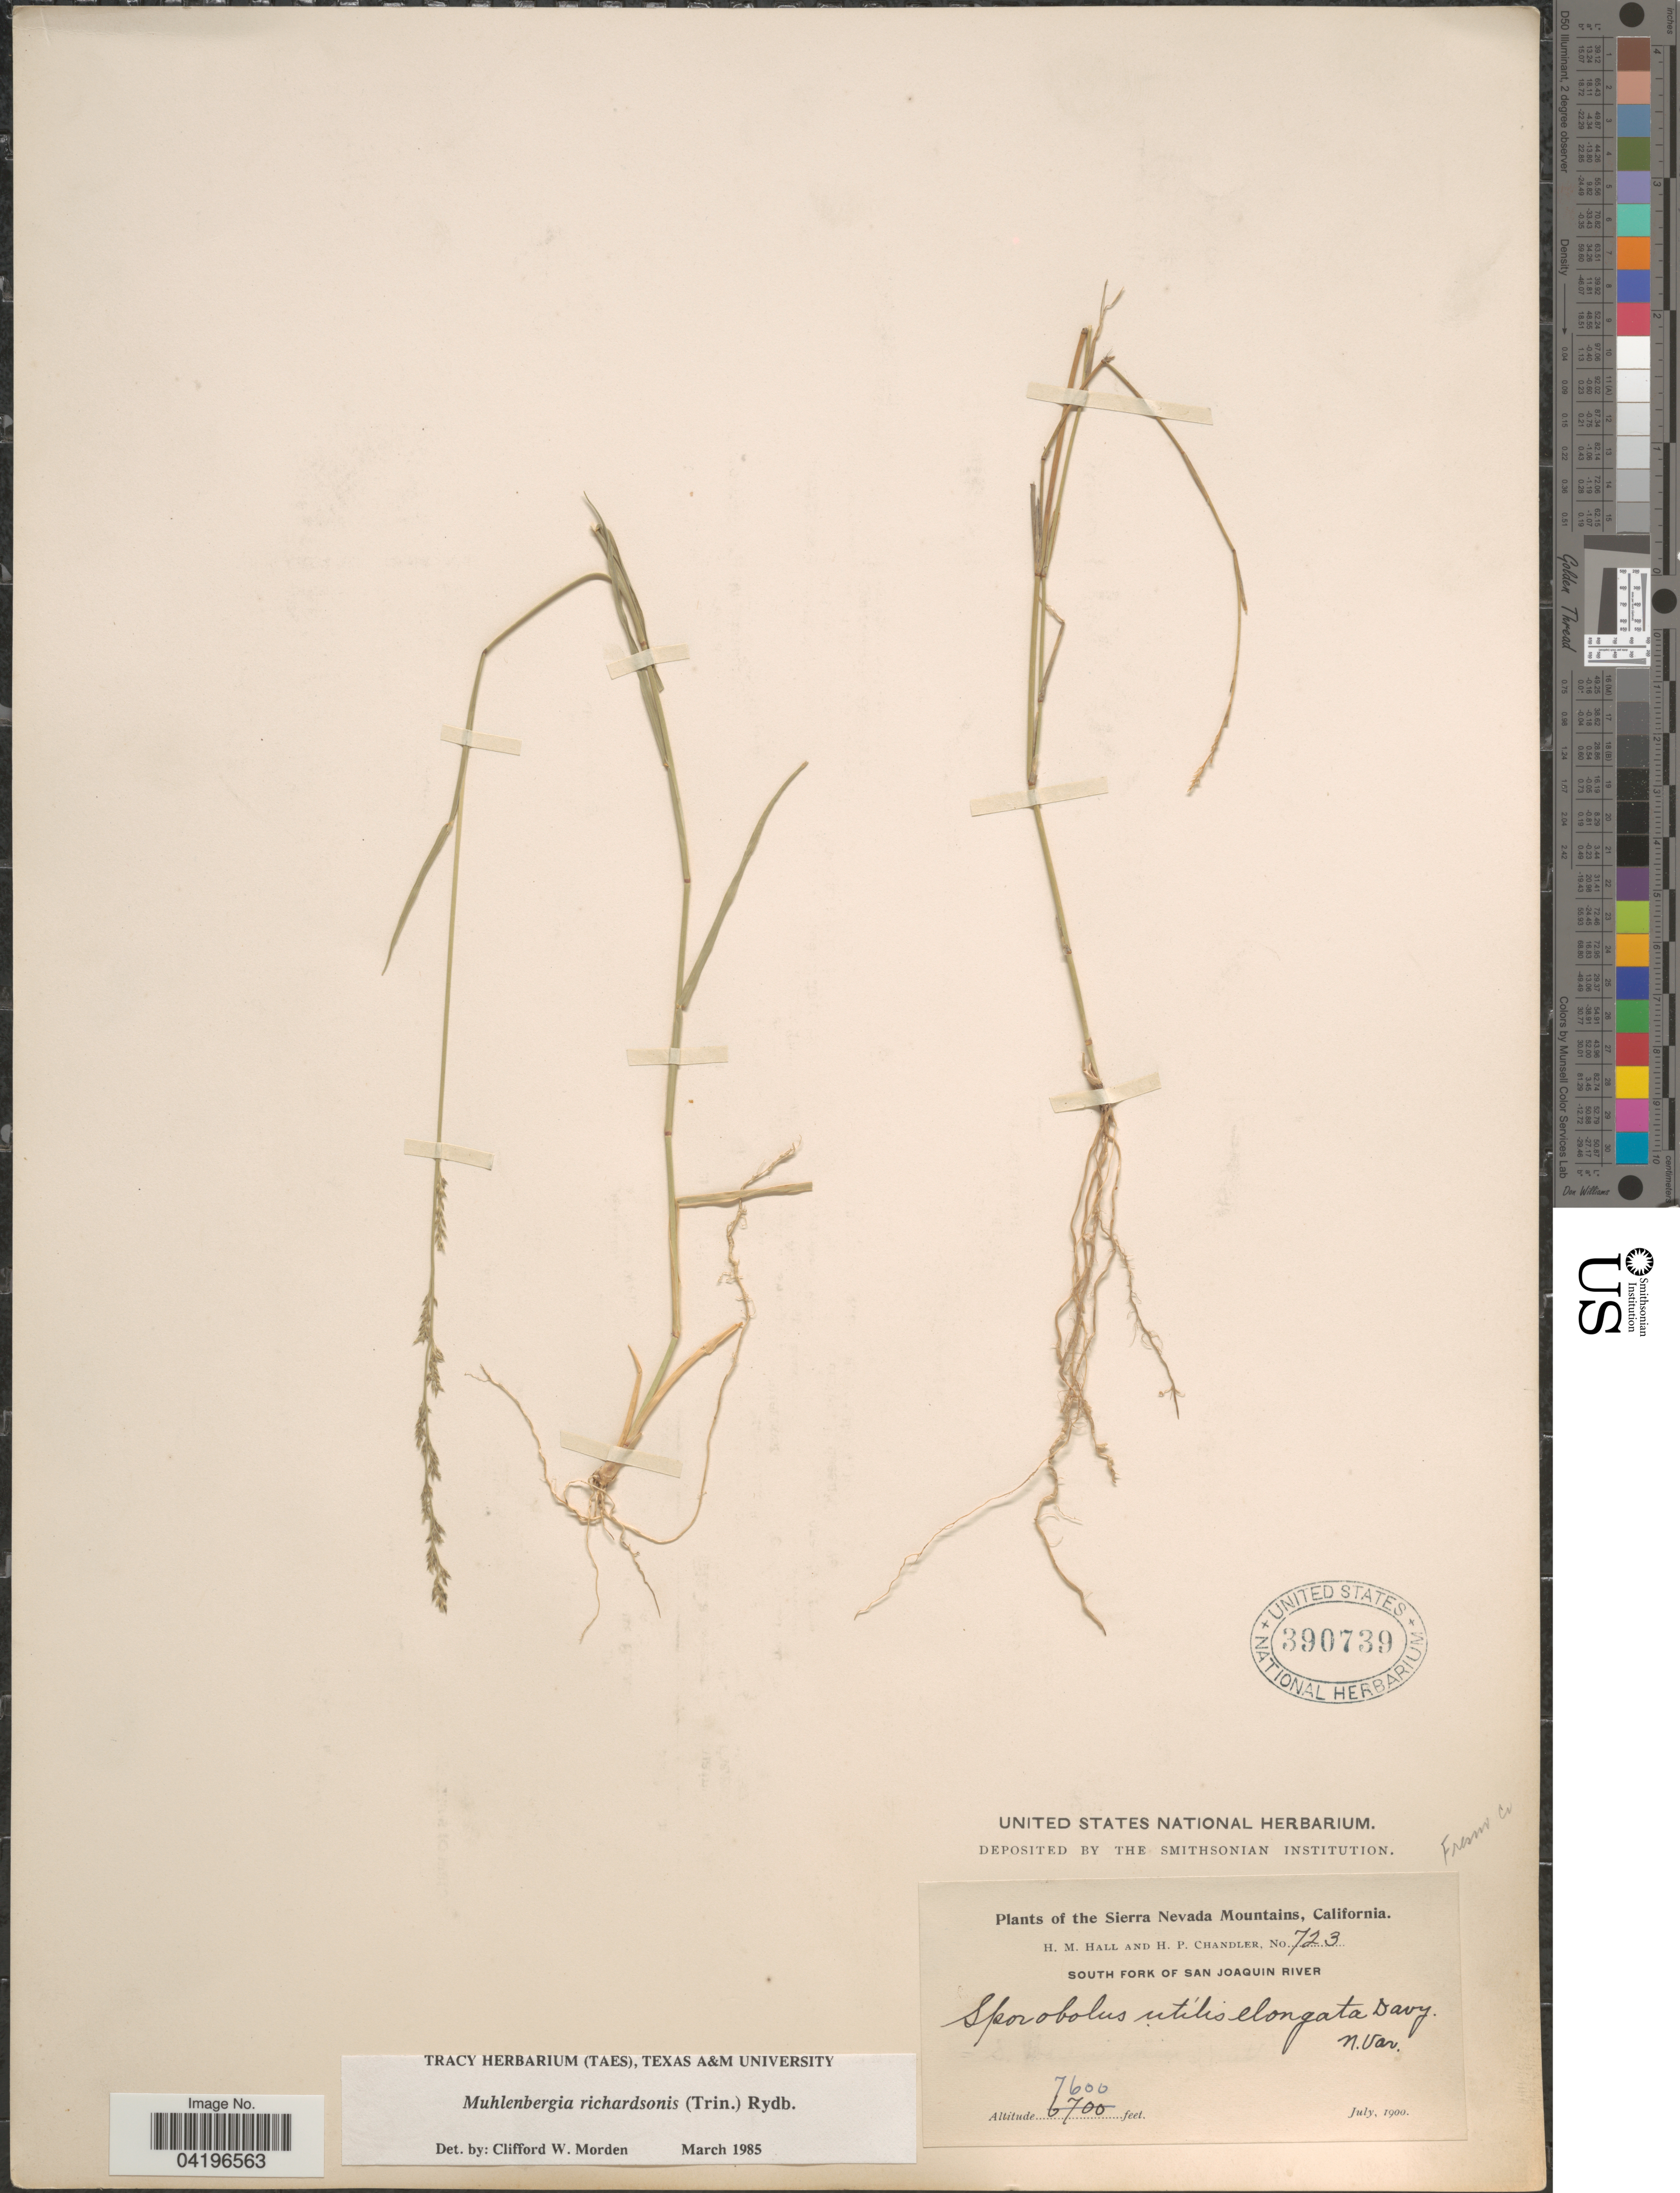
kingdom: Plantae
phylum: Tracheophyta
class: Liliopsida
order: Poales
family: Poaceae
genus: Muhlenbergia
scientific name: Muhlenbergia richardsonis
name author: (Trin.) Rydb.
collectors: H. M. Hall & H. Chandler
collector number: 723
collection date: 1900-07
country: United States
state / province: California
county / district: Fresno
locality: The Sierra Nevada Mountains. South Fork of San Joaquin River. Fresno Co.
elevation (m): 2316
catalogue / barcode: US 390739